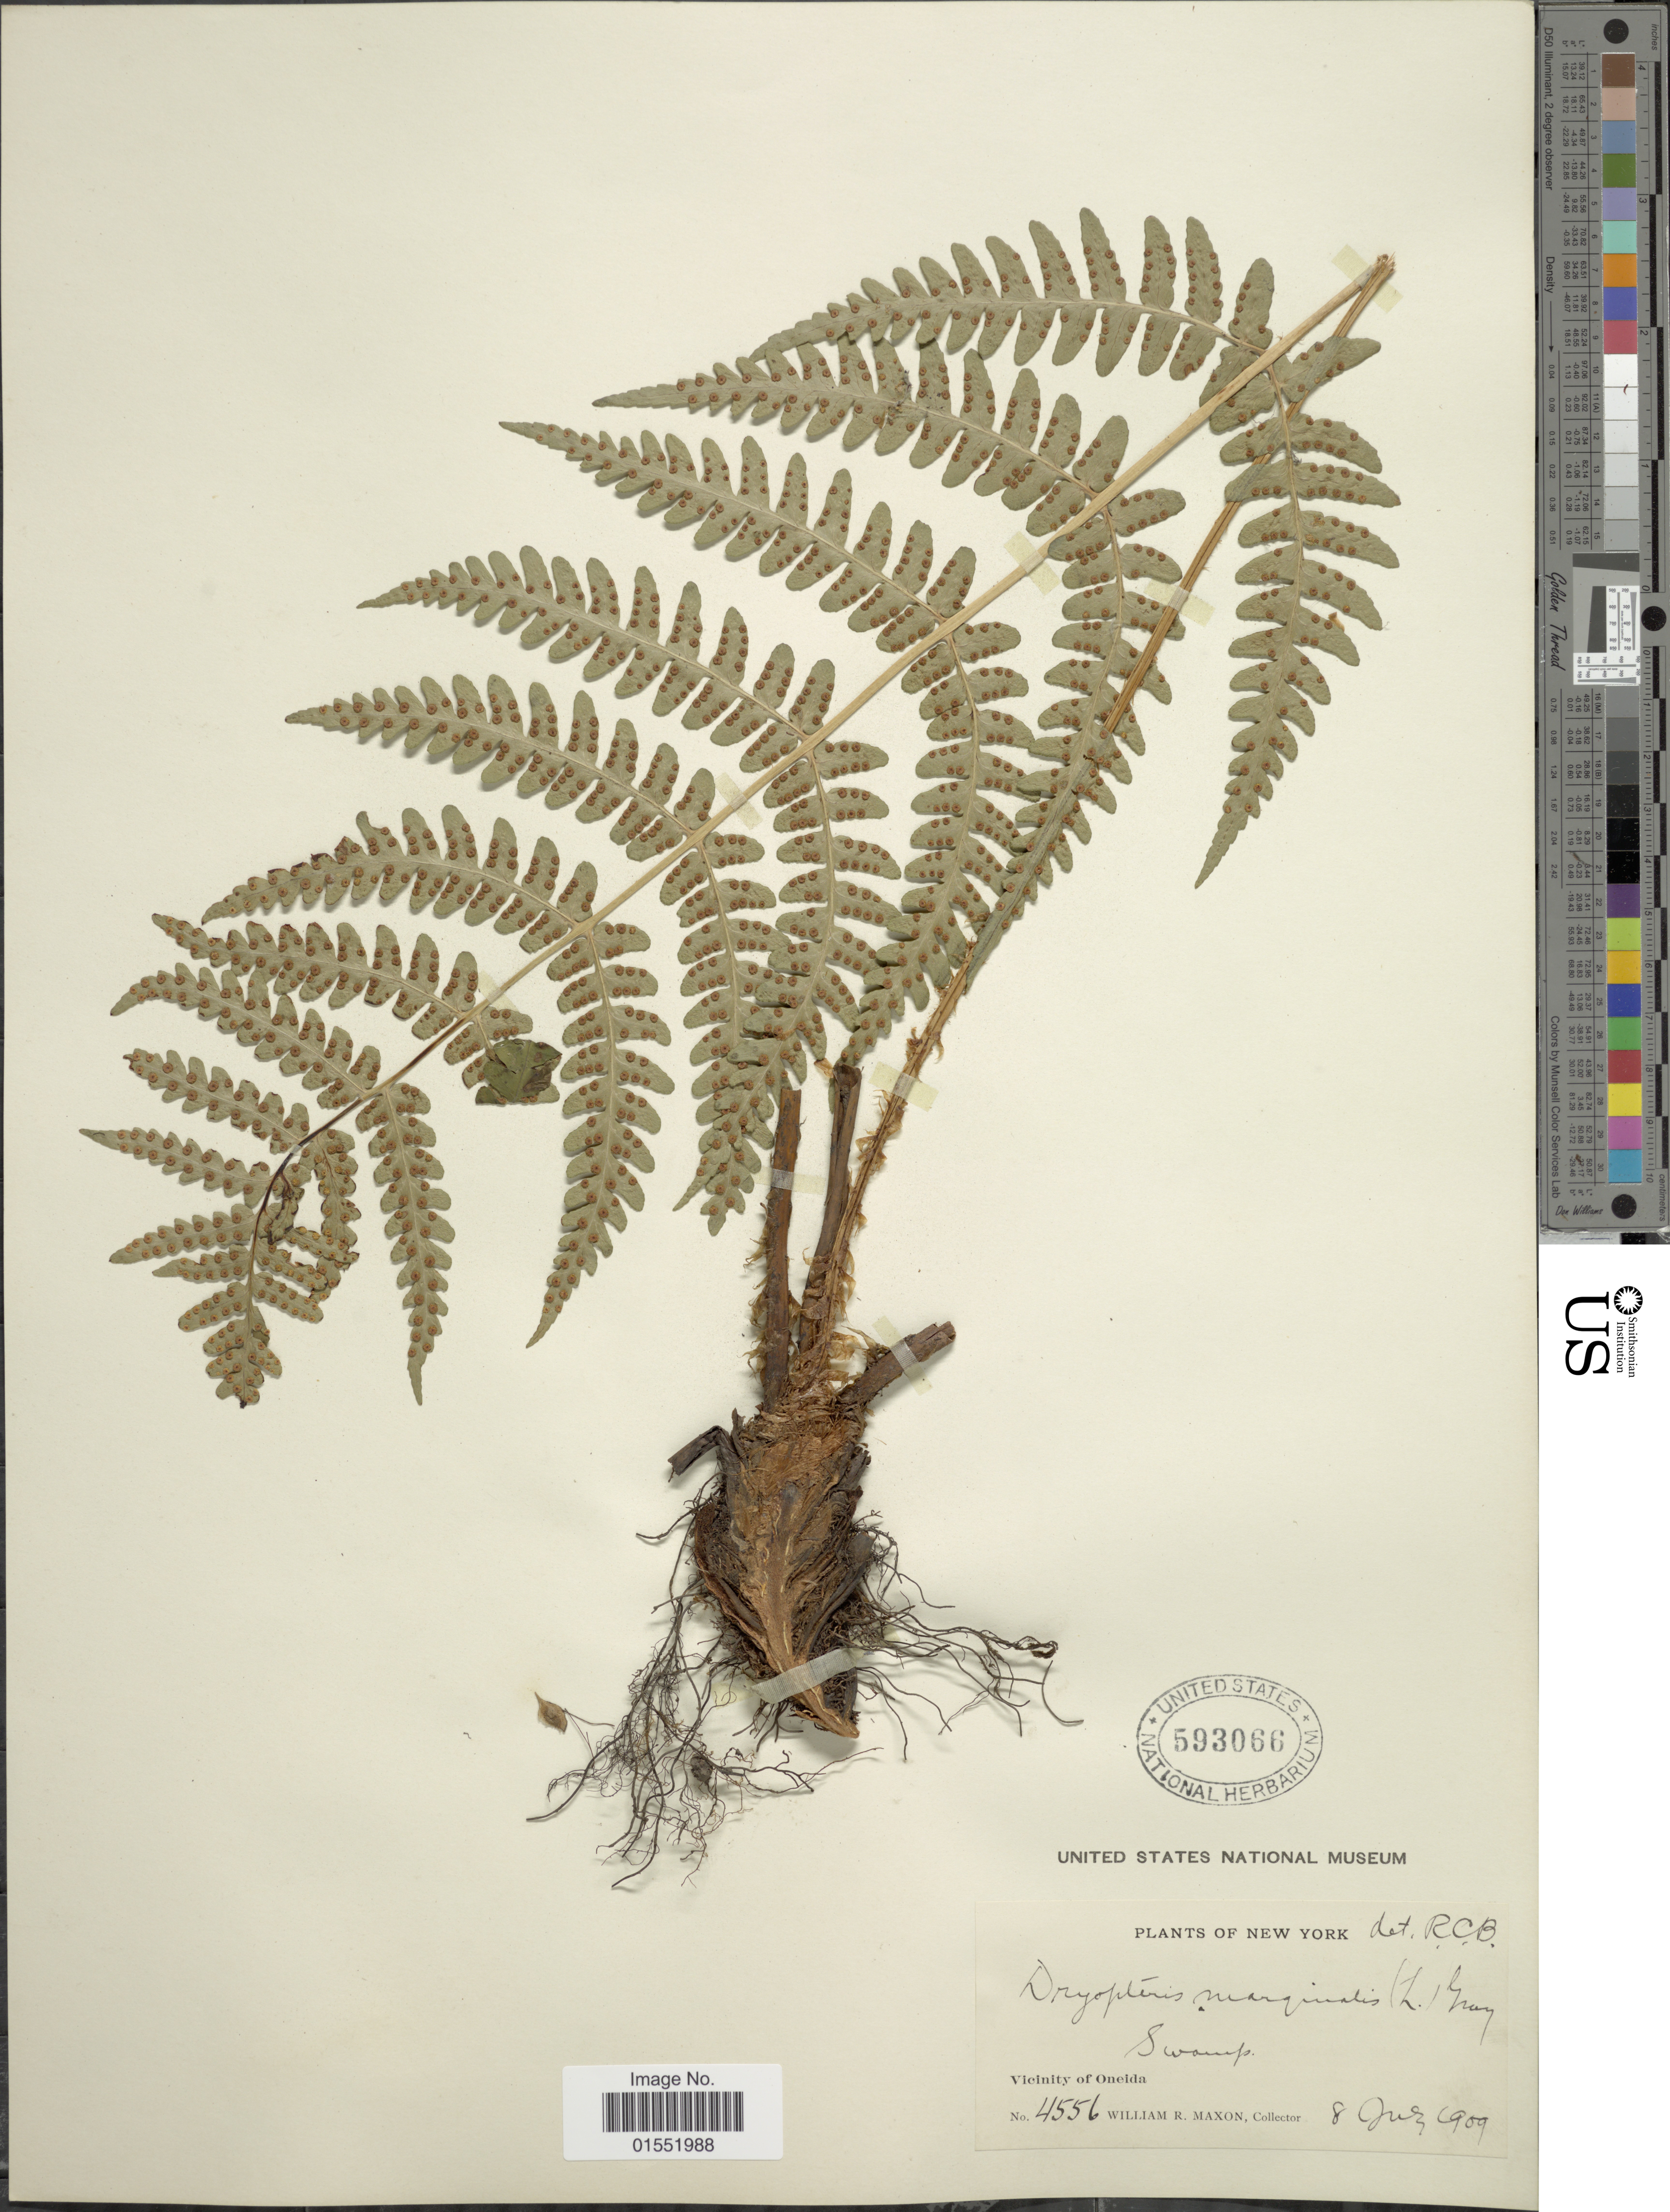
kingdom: Plantae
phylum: Tracheophyta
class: Polypodiopsida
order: Polypodiales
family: Dryopteridaceae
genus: Dryopteris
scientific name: Dryopteris marginalis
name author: (L.) A. Gray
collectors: W. R. Maxon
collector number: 4556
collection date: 1909-07-08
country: United States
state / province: New York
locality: Swamp. Vicinity of Oneida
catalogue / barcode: US 593066